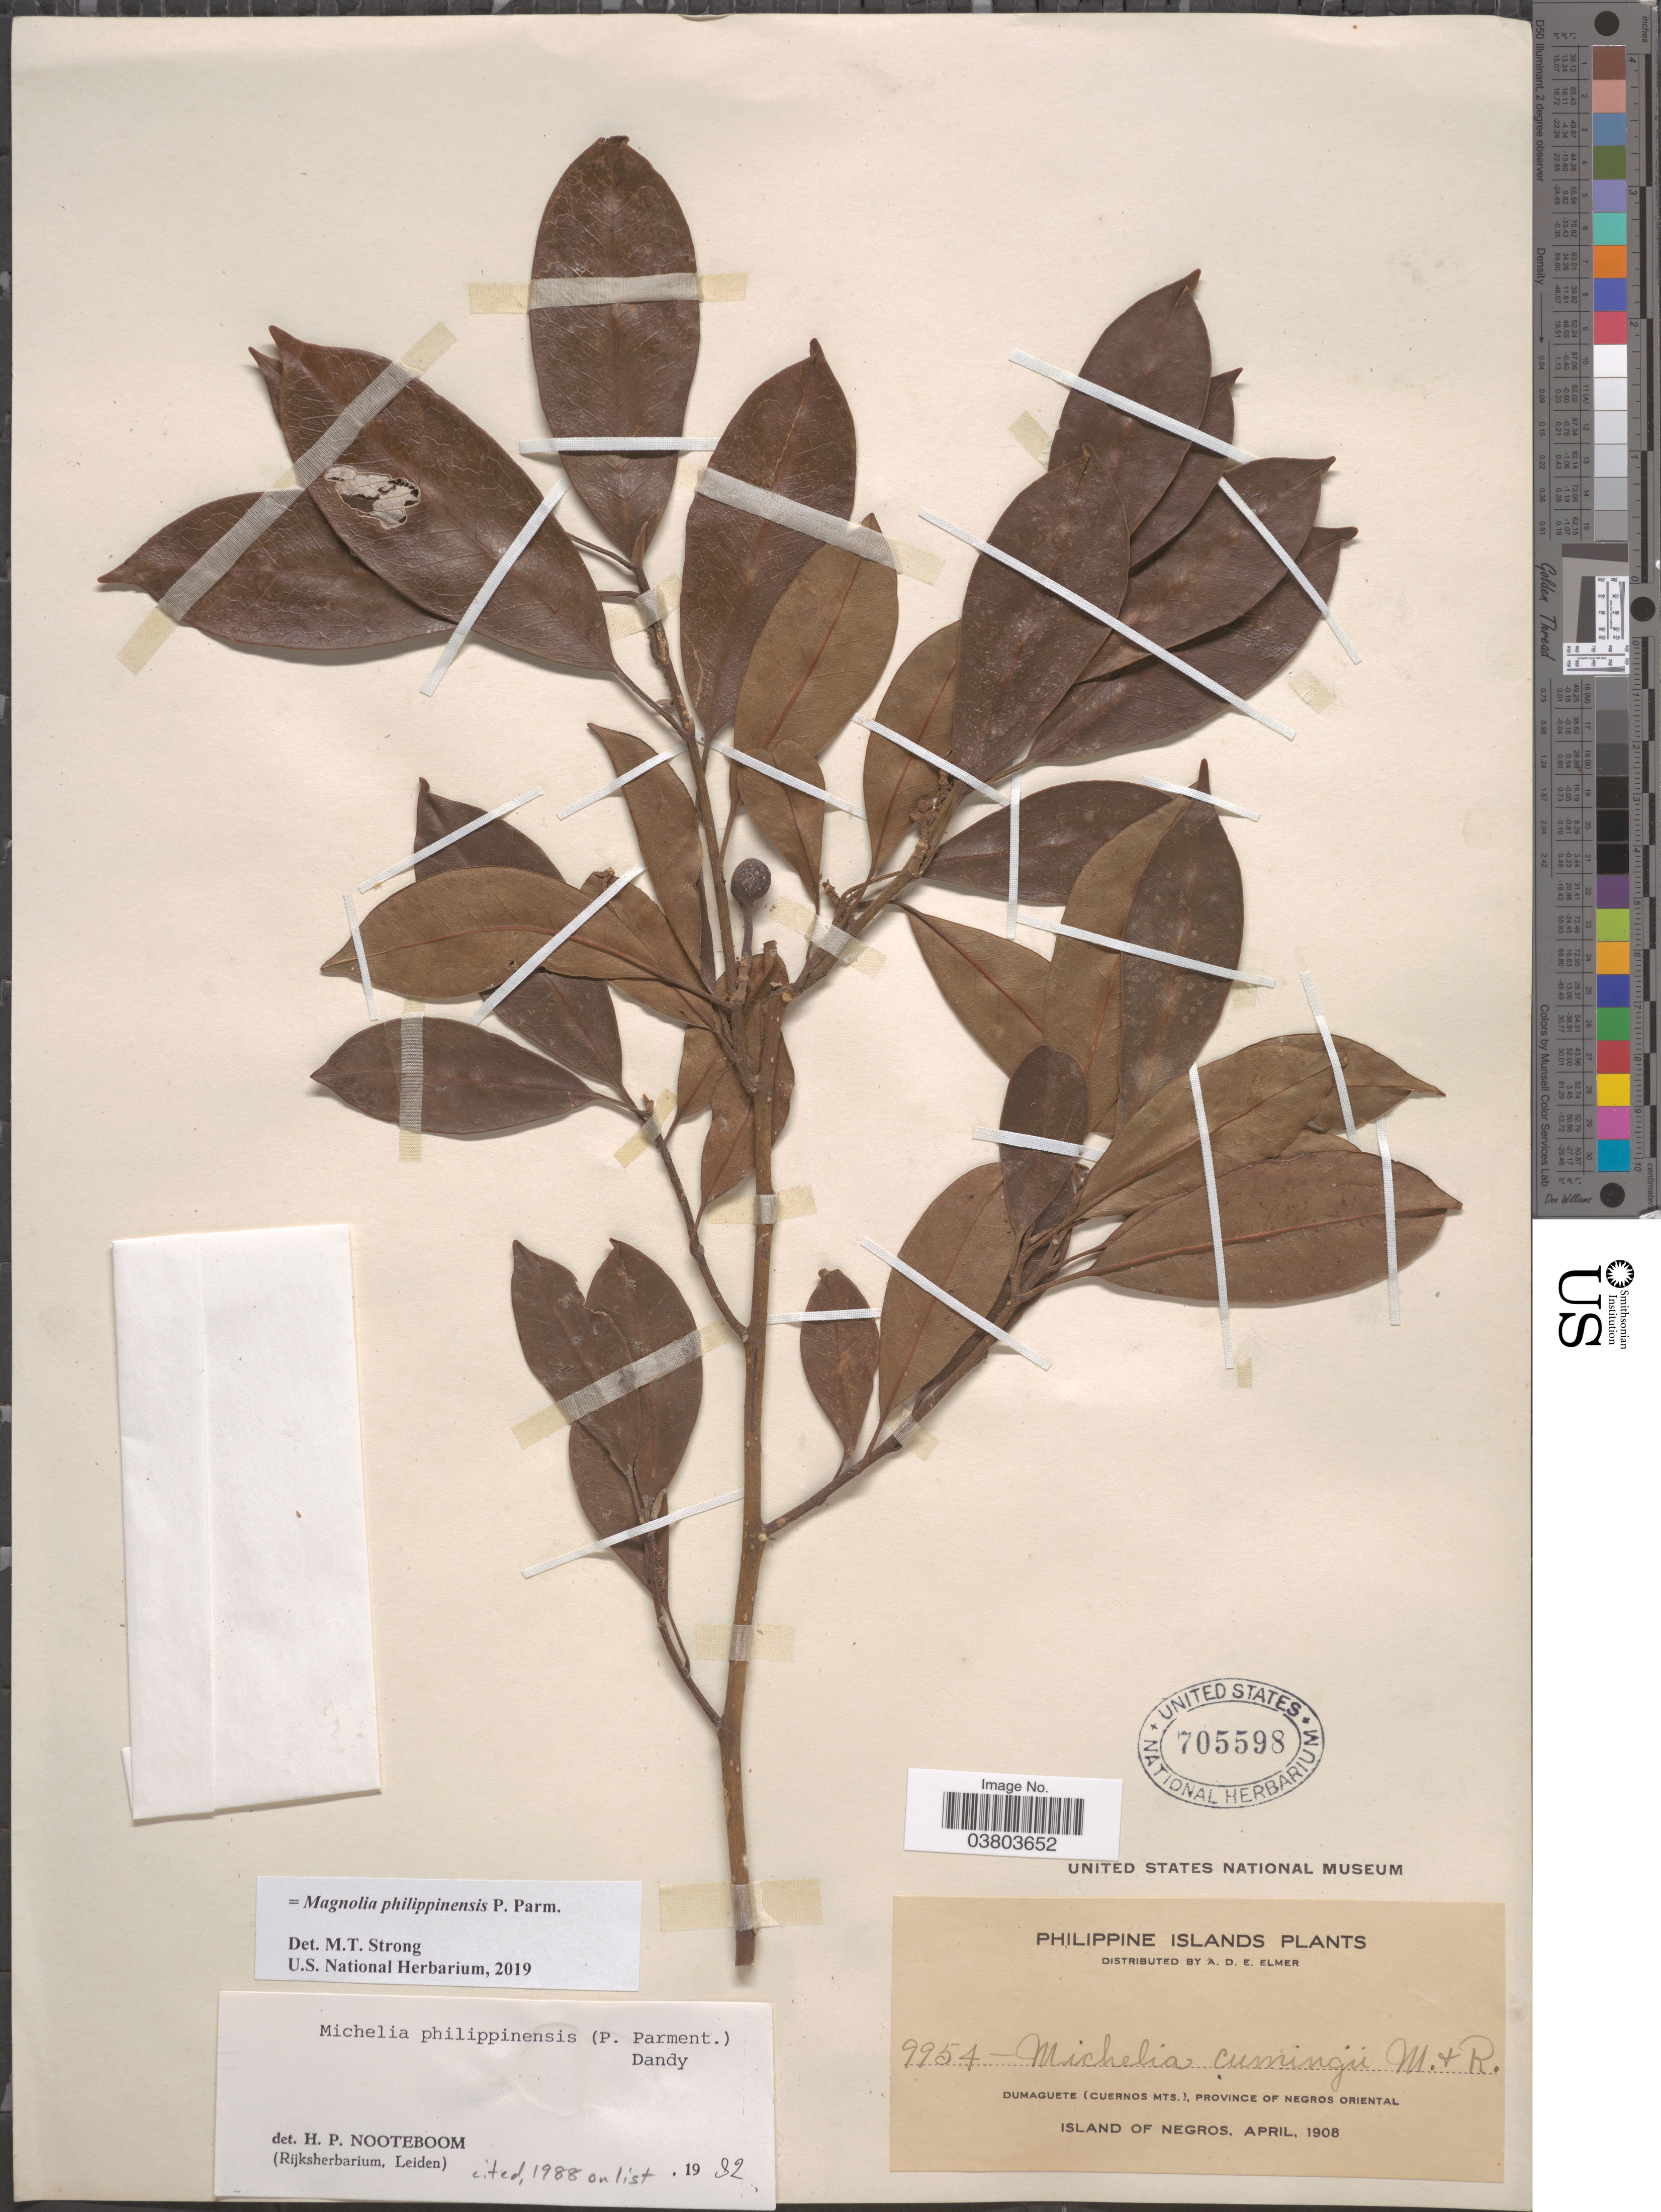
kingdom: Plantae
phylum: Tracheophyta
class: Magnoliopsida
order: Magnoliales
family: Magnoliaceae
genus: Magnolia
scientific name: Magnolia philippinensis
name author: P. Parm.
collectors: A. D. E. Elmer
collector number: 9954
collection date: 1908-04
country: Philippines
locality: Dumaguete (Cuernos Mts.), Province of Negros Oriental. Island of Negros.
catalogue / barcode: US 705598